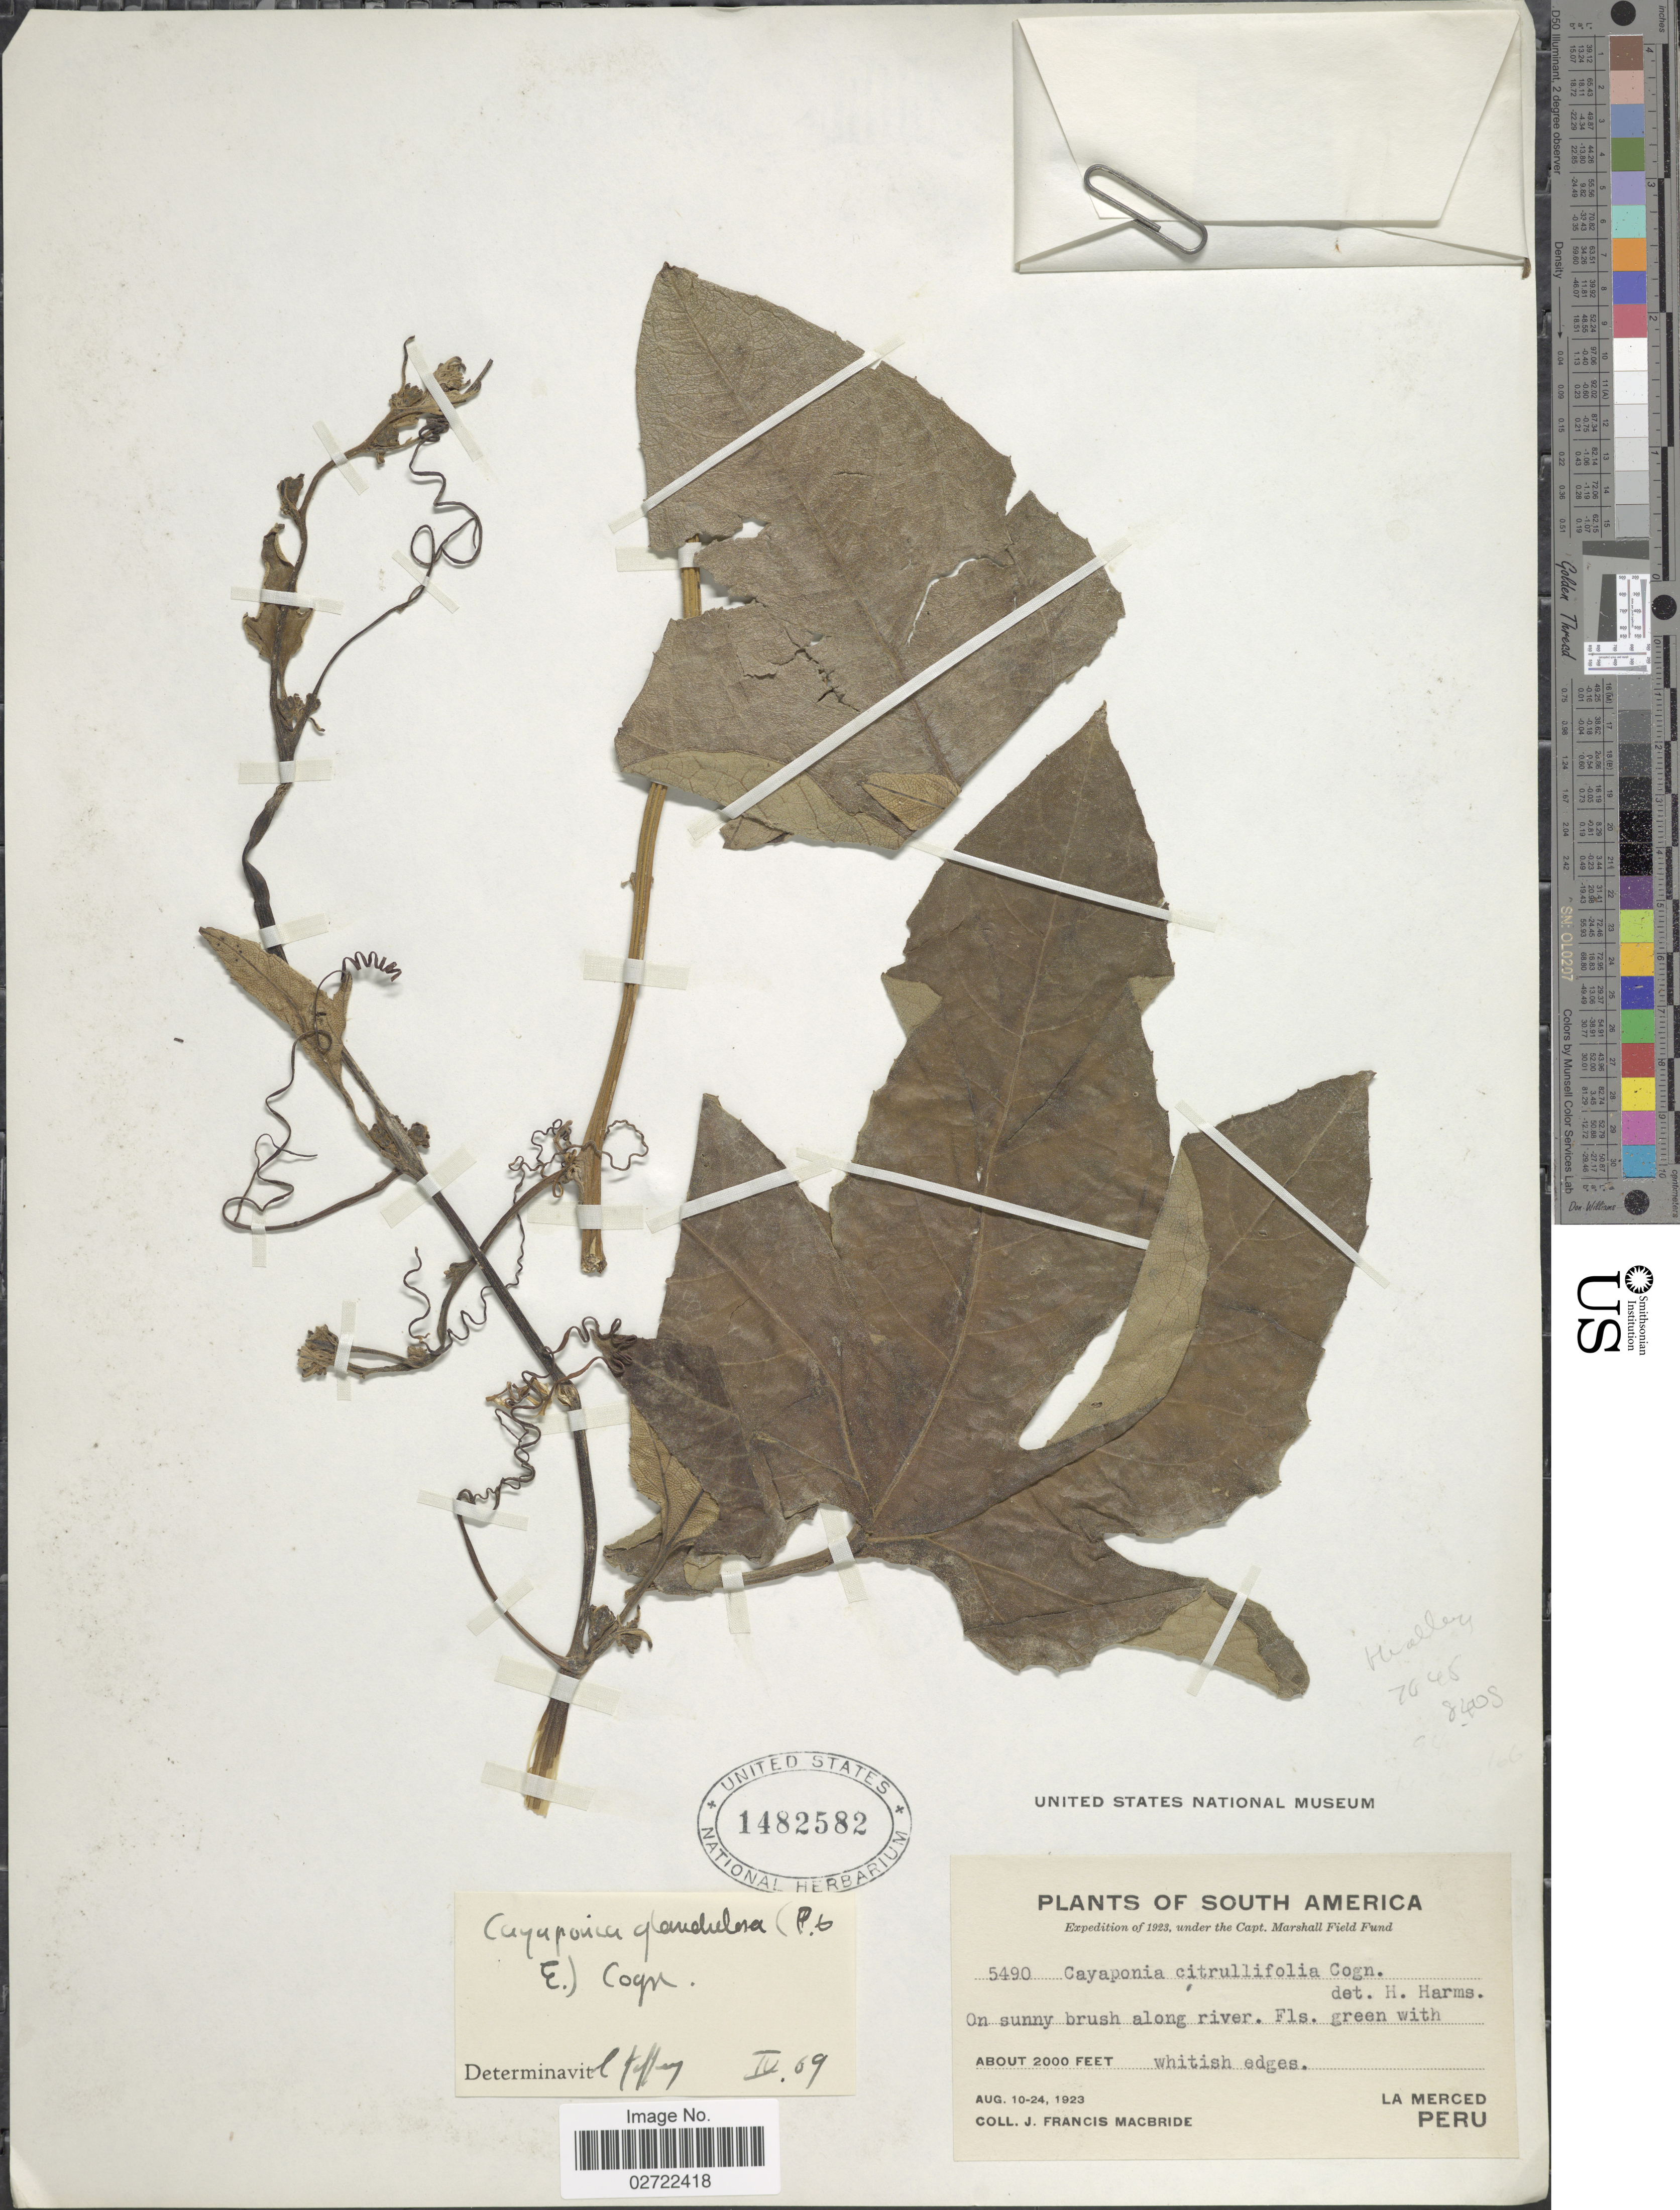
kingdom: Plantae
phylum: Tracheophyta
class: Magnoliopsida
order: Cucurbitales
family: Cucurbitaceae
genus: Cayaponia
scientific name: Cayaponia glandulosa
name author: (Poepp. & Endl.) Cogn.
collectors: J. F. Macbride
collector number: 5490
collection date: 1923-08-10/1923-08-24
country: Peru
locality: On sunny brush along river. La Merced.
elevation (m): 610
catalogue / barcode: US 1482582